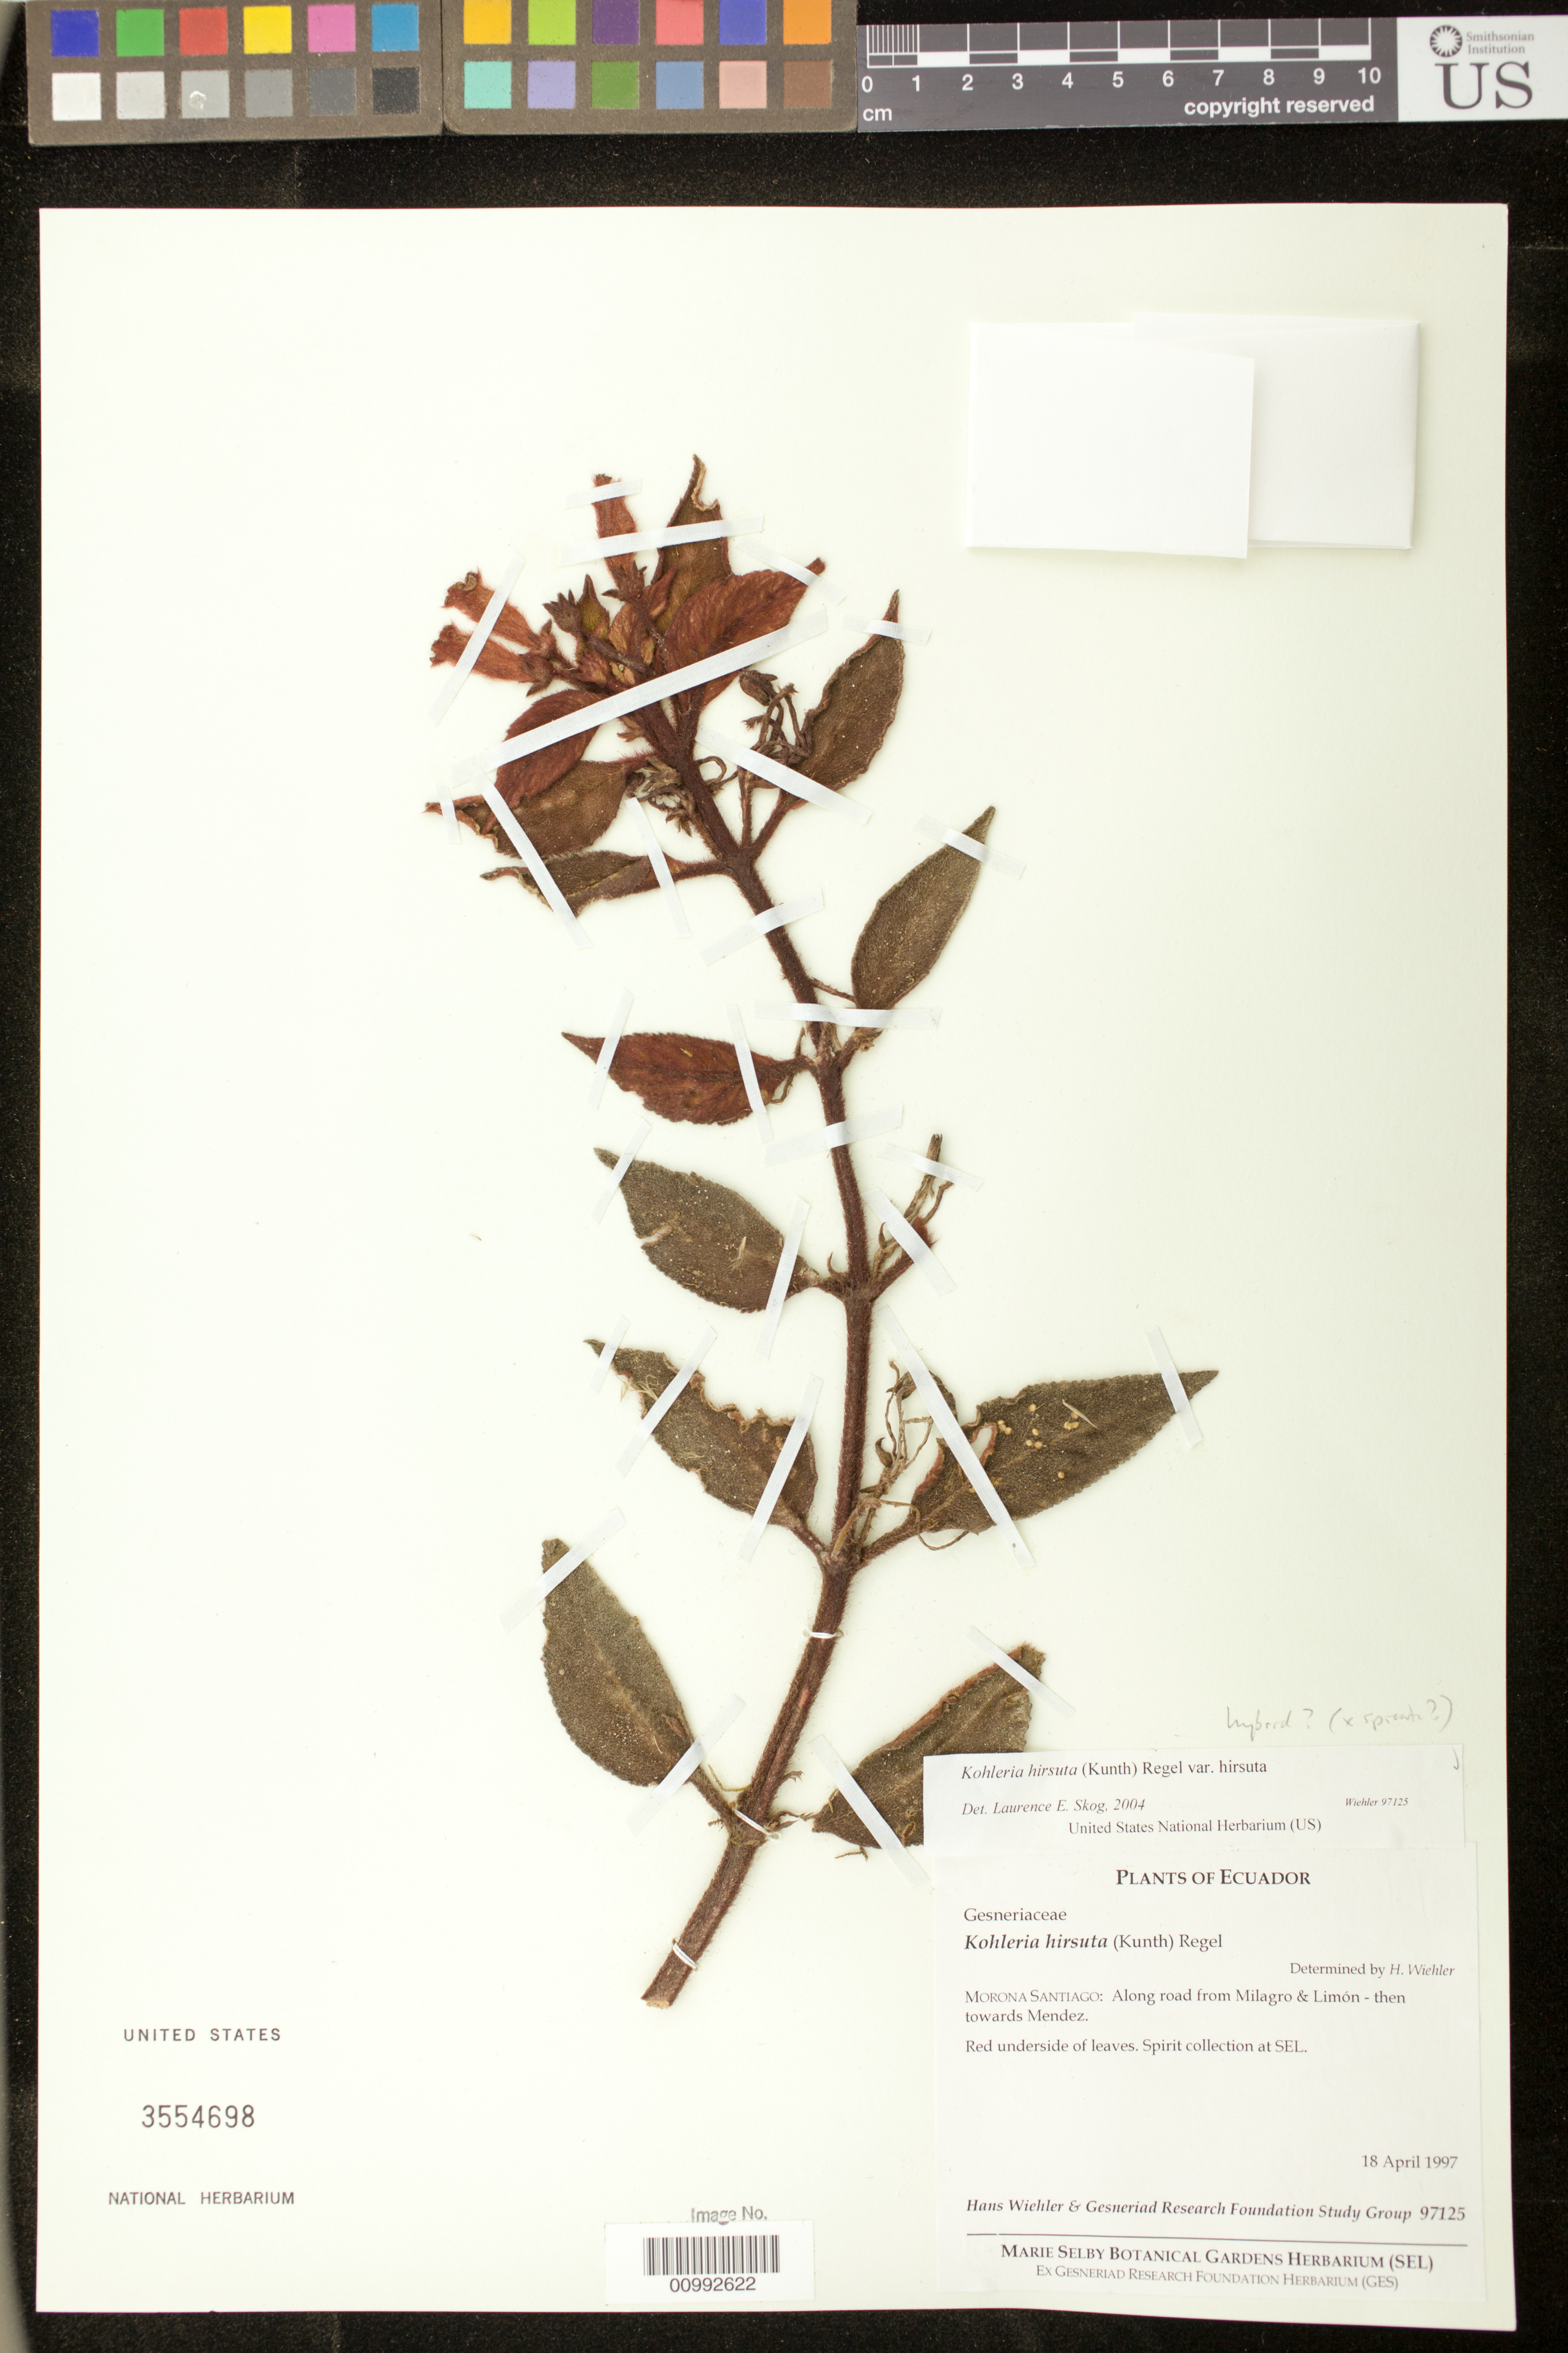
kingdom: Plantae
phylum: Tracheophyta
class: Magnoliopsida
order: Lamiales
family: Gesneriaceae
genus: Kohleria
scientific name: Kohleria hirsuta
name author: (Kunth) Regel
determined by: Skog, Laurence E.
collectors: H. J. Wiehler & GRF Study Group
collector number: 97125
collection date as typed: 18 Apr 1997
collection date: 1997-04-18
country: Ecuador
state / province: Morona-Santiago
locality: Morona-Santiago: along road from Milagro & Limón - then towards Mendez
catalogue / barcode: US 3554698